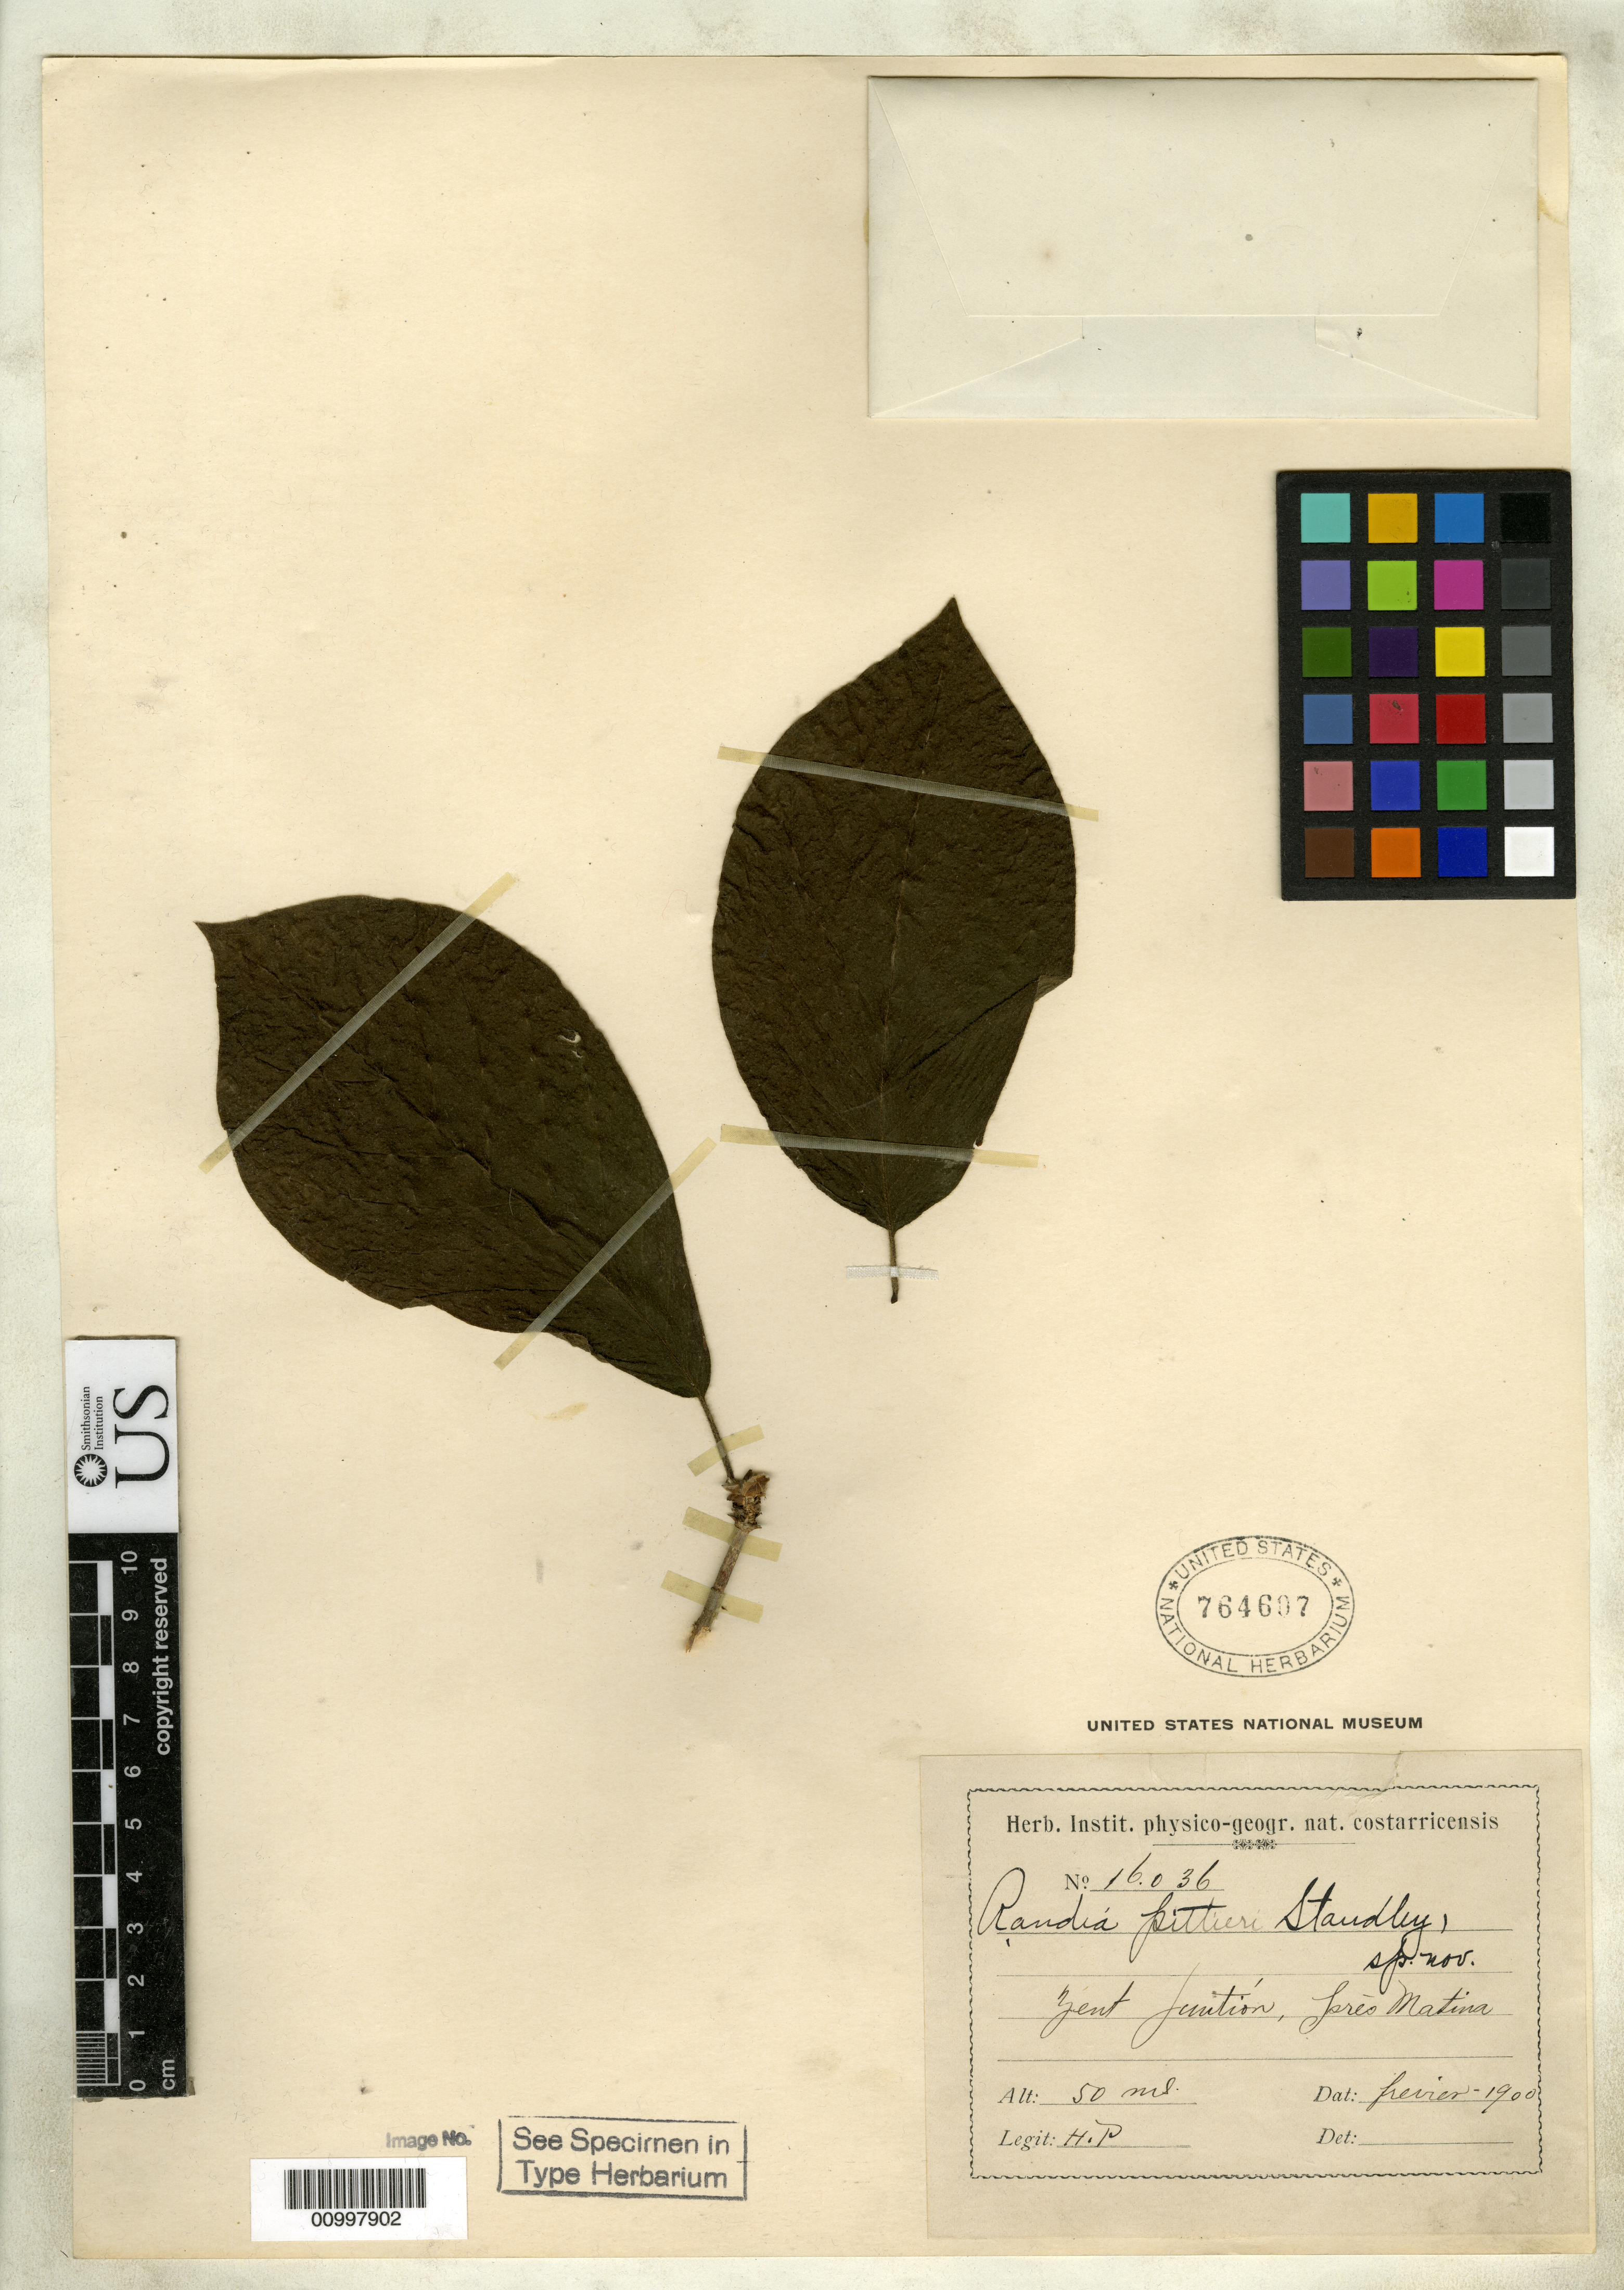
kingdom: Plantae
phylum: Tracheophyta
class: Magnoliopsida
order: Gentianales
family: Rubiaceae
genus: Basanacantha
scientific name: Basanacantha pittieri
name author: Standl.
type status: Isotype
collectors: H. F. Pittier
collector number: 16036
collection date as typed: Feb 1900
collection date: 1900-02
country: Costa Rica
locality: Zent junction, near Matina.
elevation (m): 50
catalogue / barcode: US 764607